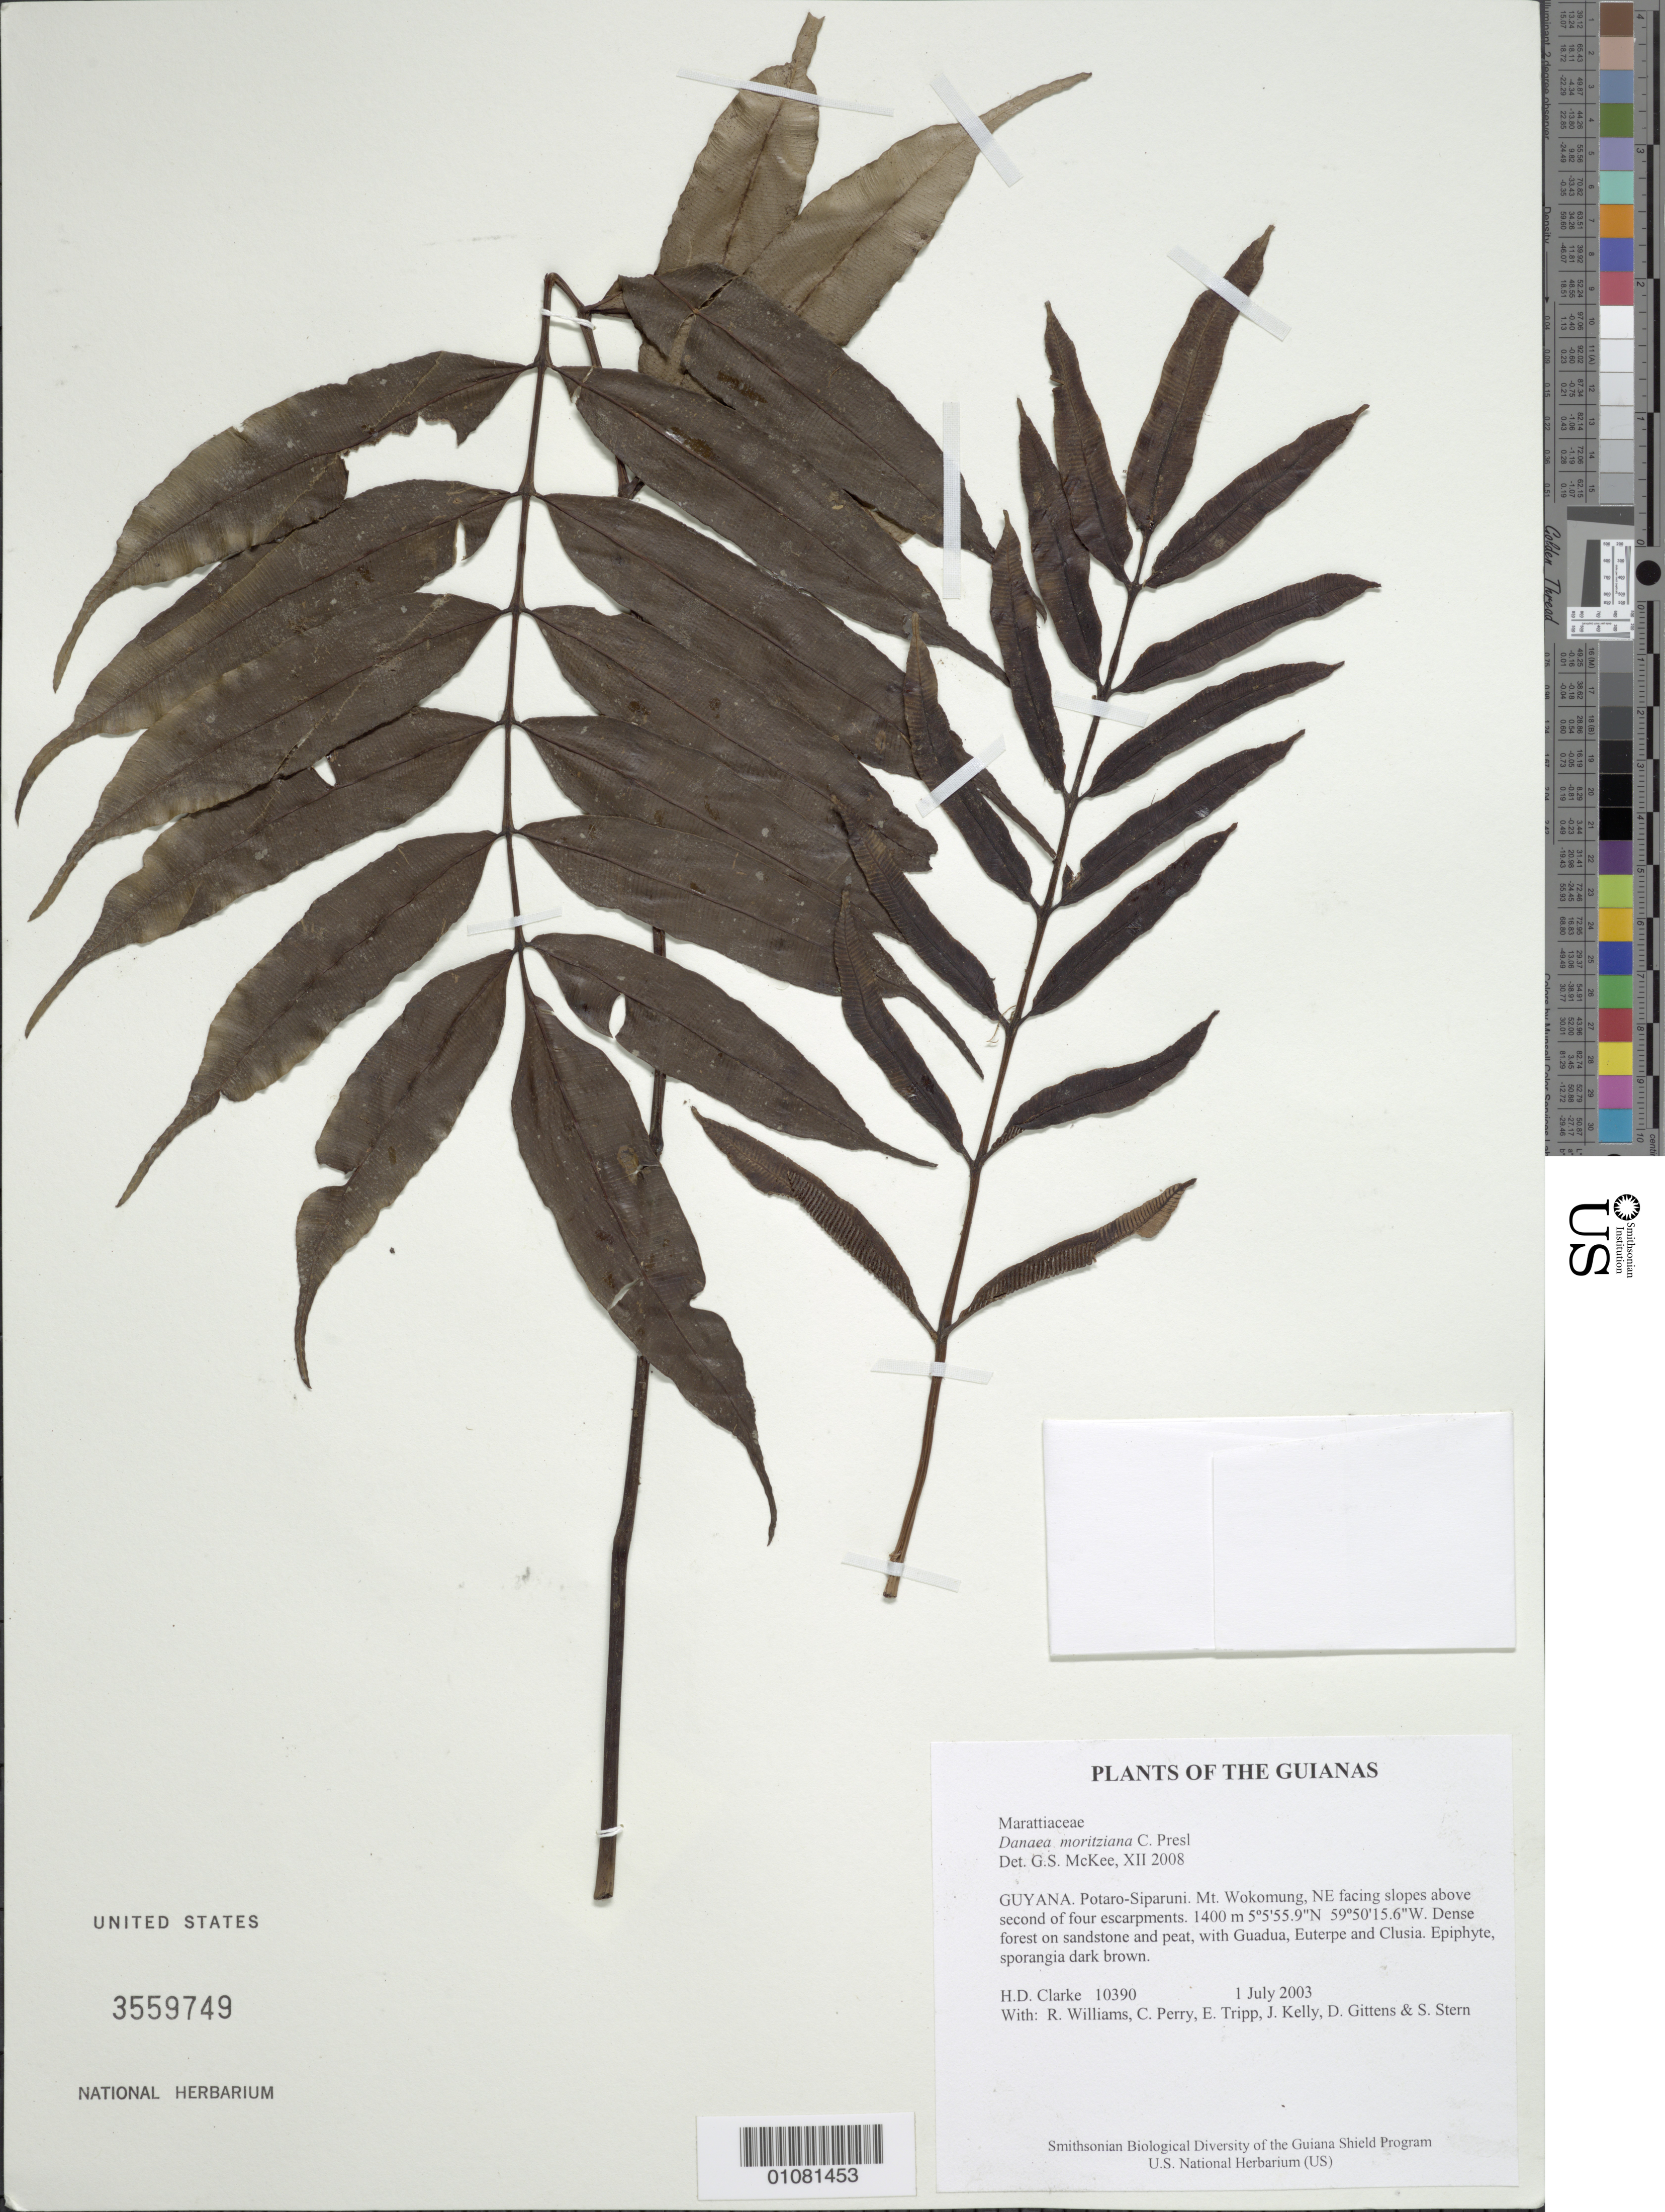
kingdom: Plantae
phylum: Tracheophyta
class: Polypodiopsida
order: Marattiales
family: Marattiaceae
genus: Danaea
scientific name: Danaea moritziana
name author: C. Presl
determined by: McKee, G. S., (US), NMNH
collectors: H. D. Clarke, R. Williams, C. Perry, E. Tripp, J. Kelly, D. Gittens & S. R. Stern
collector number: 10390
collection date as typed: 1 July 2003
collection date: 2003-07-01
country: Guyana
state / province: Potaro-Siparuni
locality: Mt. Wokomung, NE facing slopes above second of four escarpments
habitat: Dense forest on sandstone and peat, with Guadua, Euterpe and Clusia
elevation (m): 1400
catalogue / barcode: US 3559749